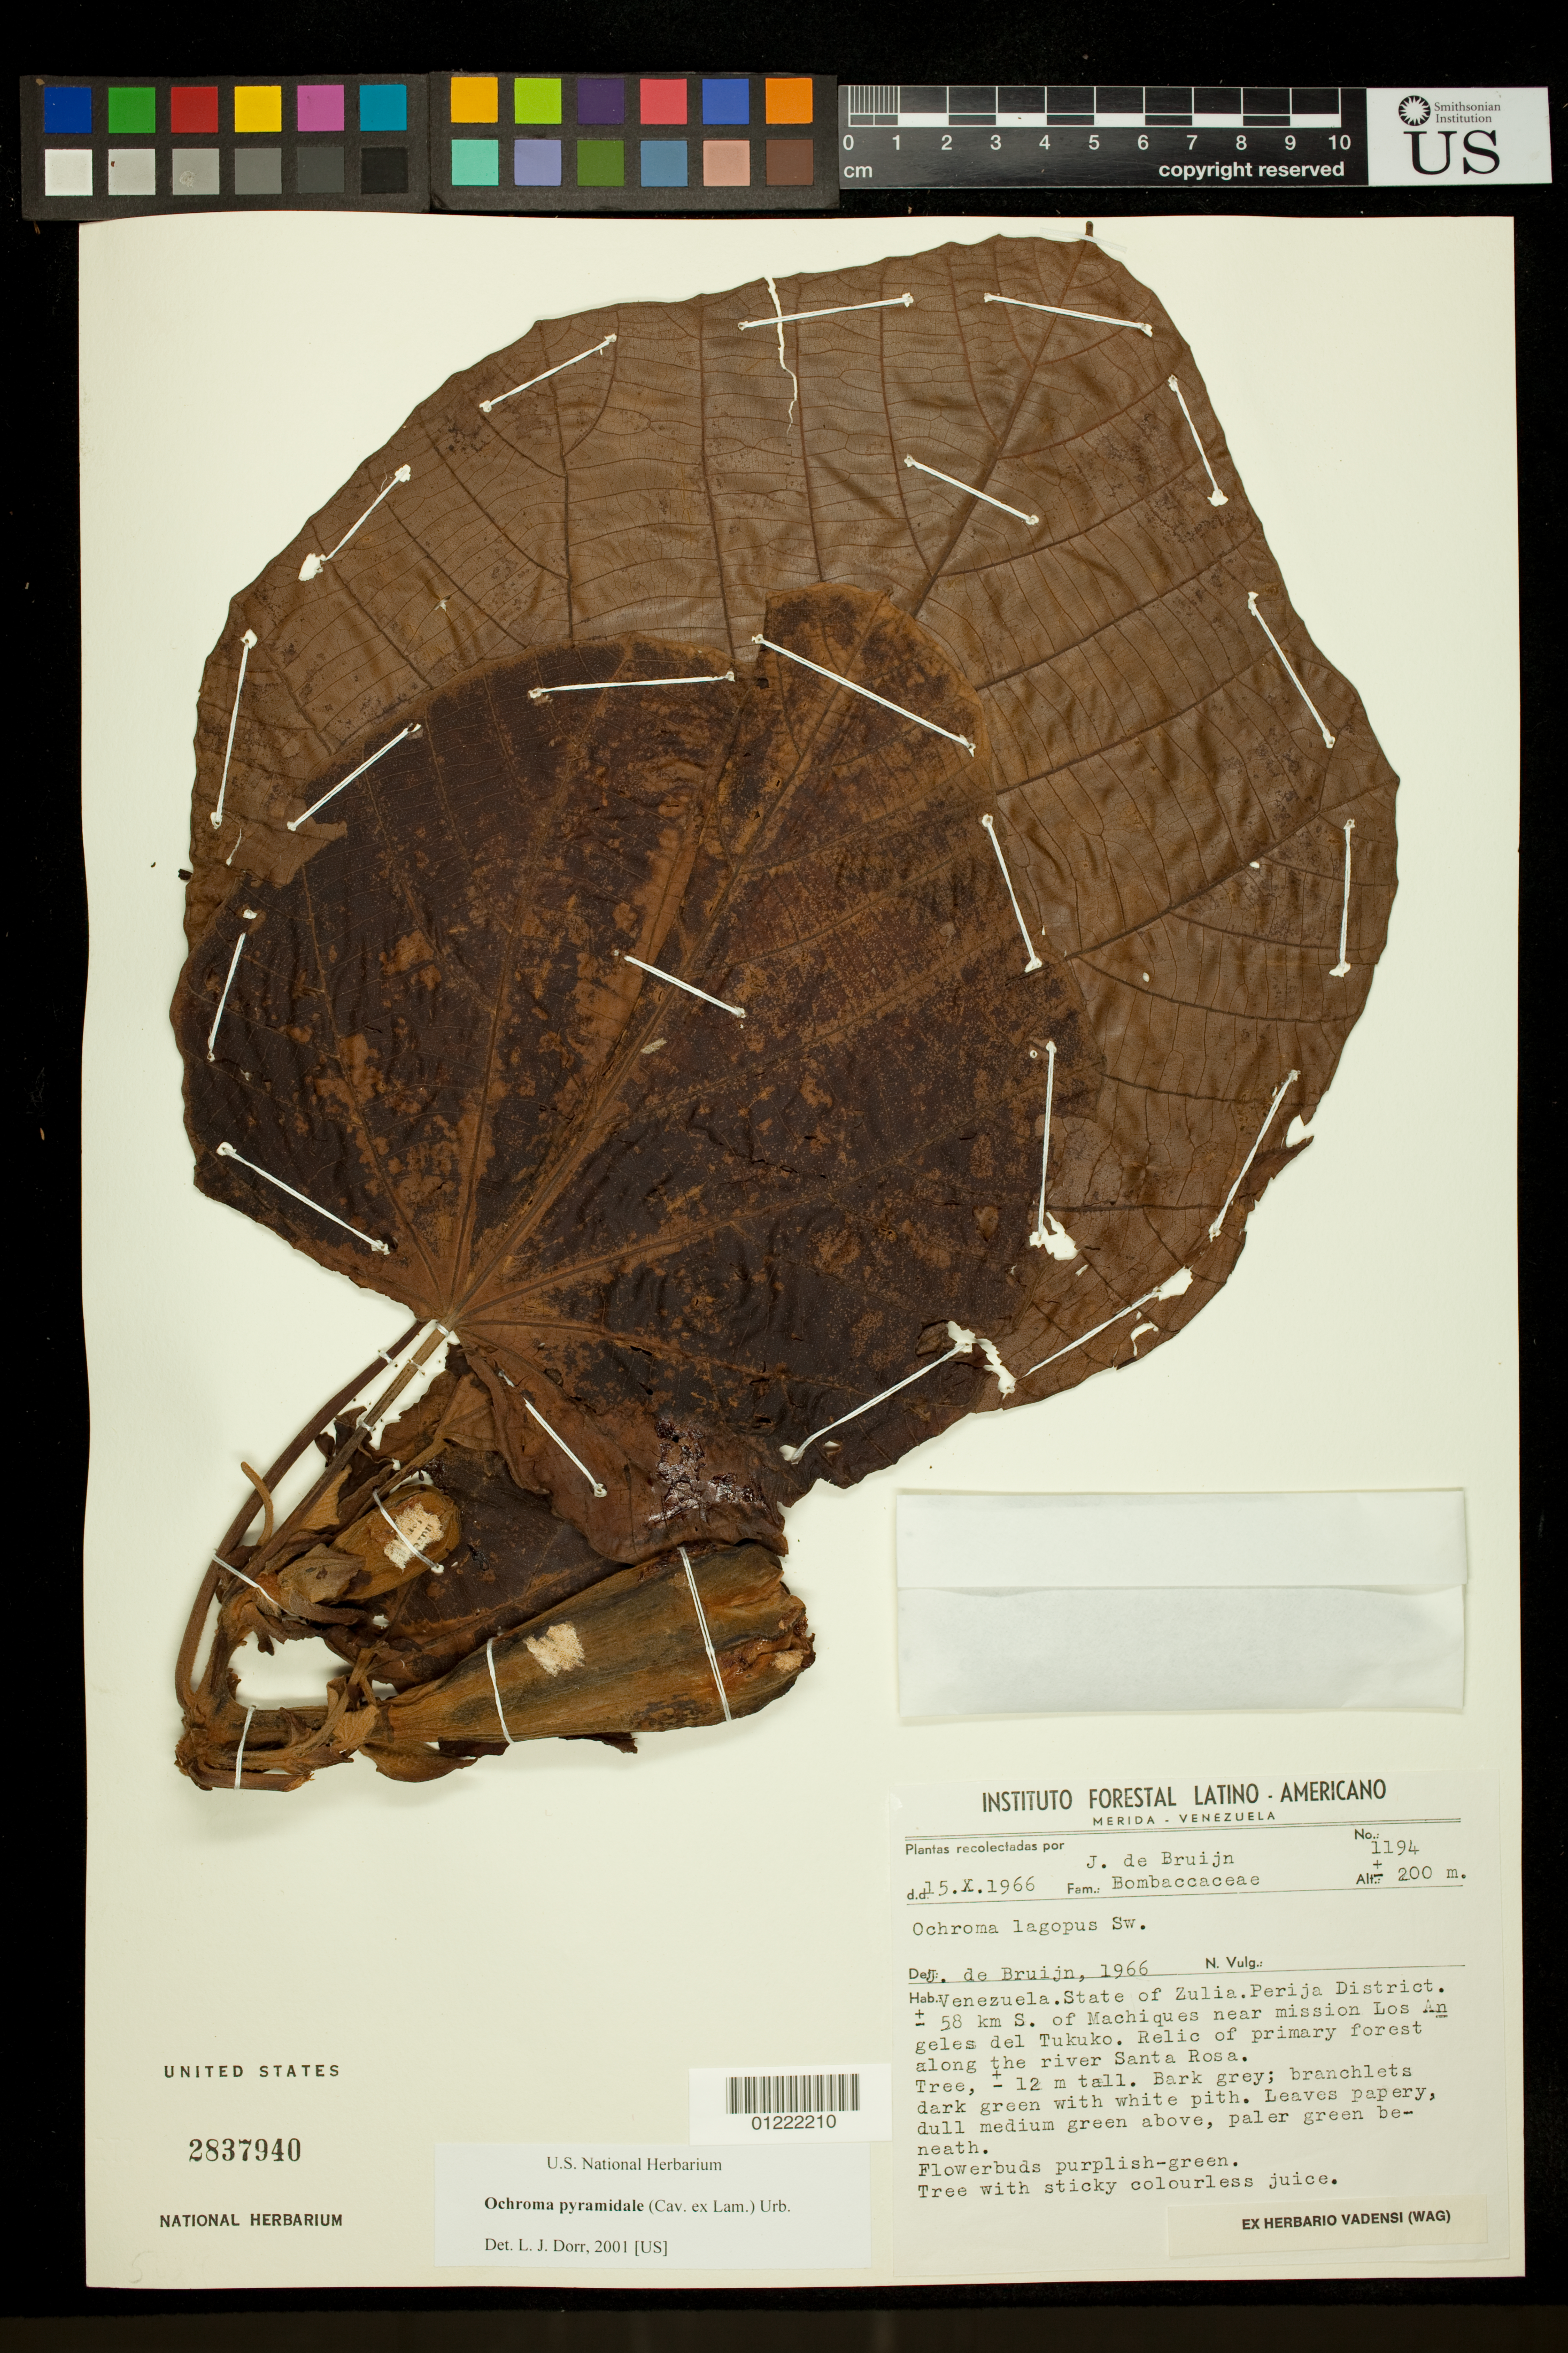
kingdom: Plantae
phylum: Tracheophyta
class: Magnoliopsida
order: Malvales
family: Malvaceae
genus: Ochroma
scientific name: Ochroma pyramidale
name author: (Cav. ex Lam.) Urb.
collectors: J. Bruijn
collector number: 1194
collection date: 1966-10-15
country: Venezuela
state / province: Zulia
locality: Perija District. 58 km S. of Machiques near miaion Los Angeles del Tukuko. Relic of primary forest along the river Santa Rosa.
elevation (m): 200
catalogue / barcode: US 2837940